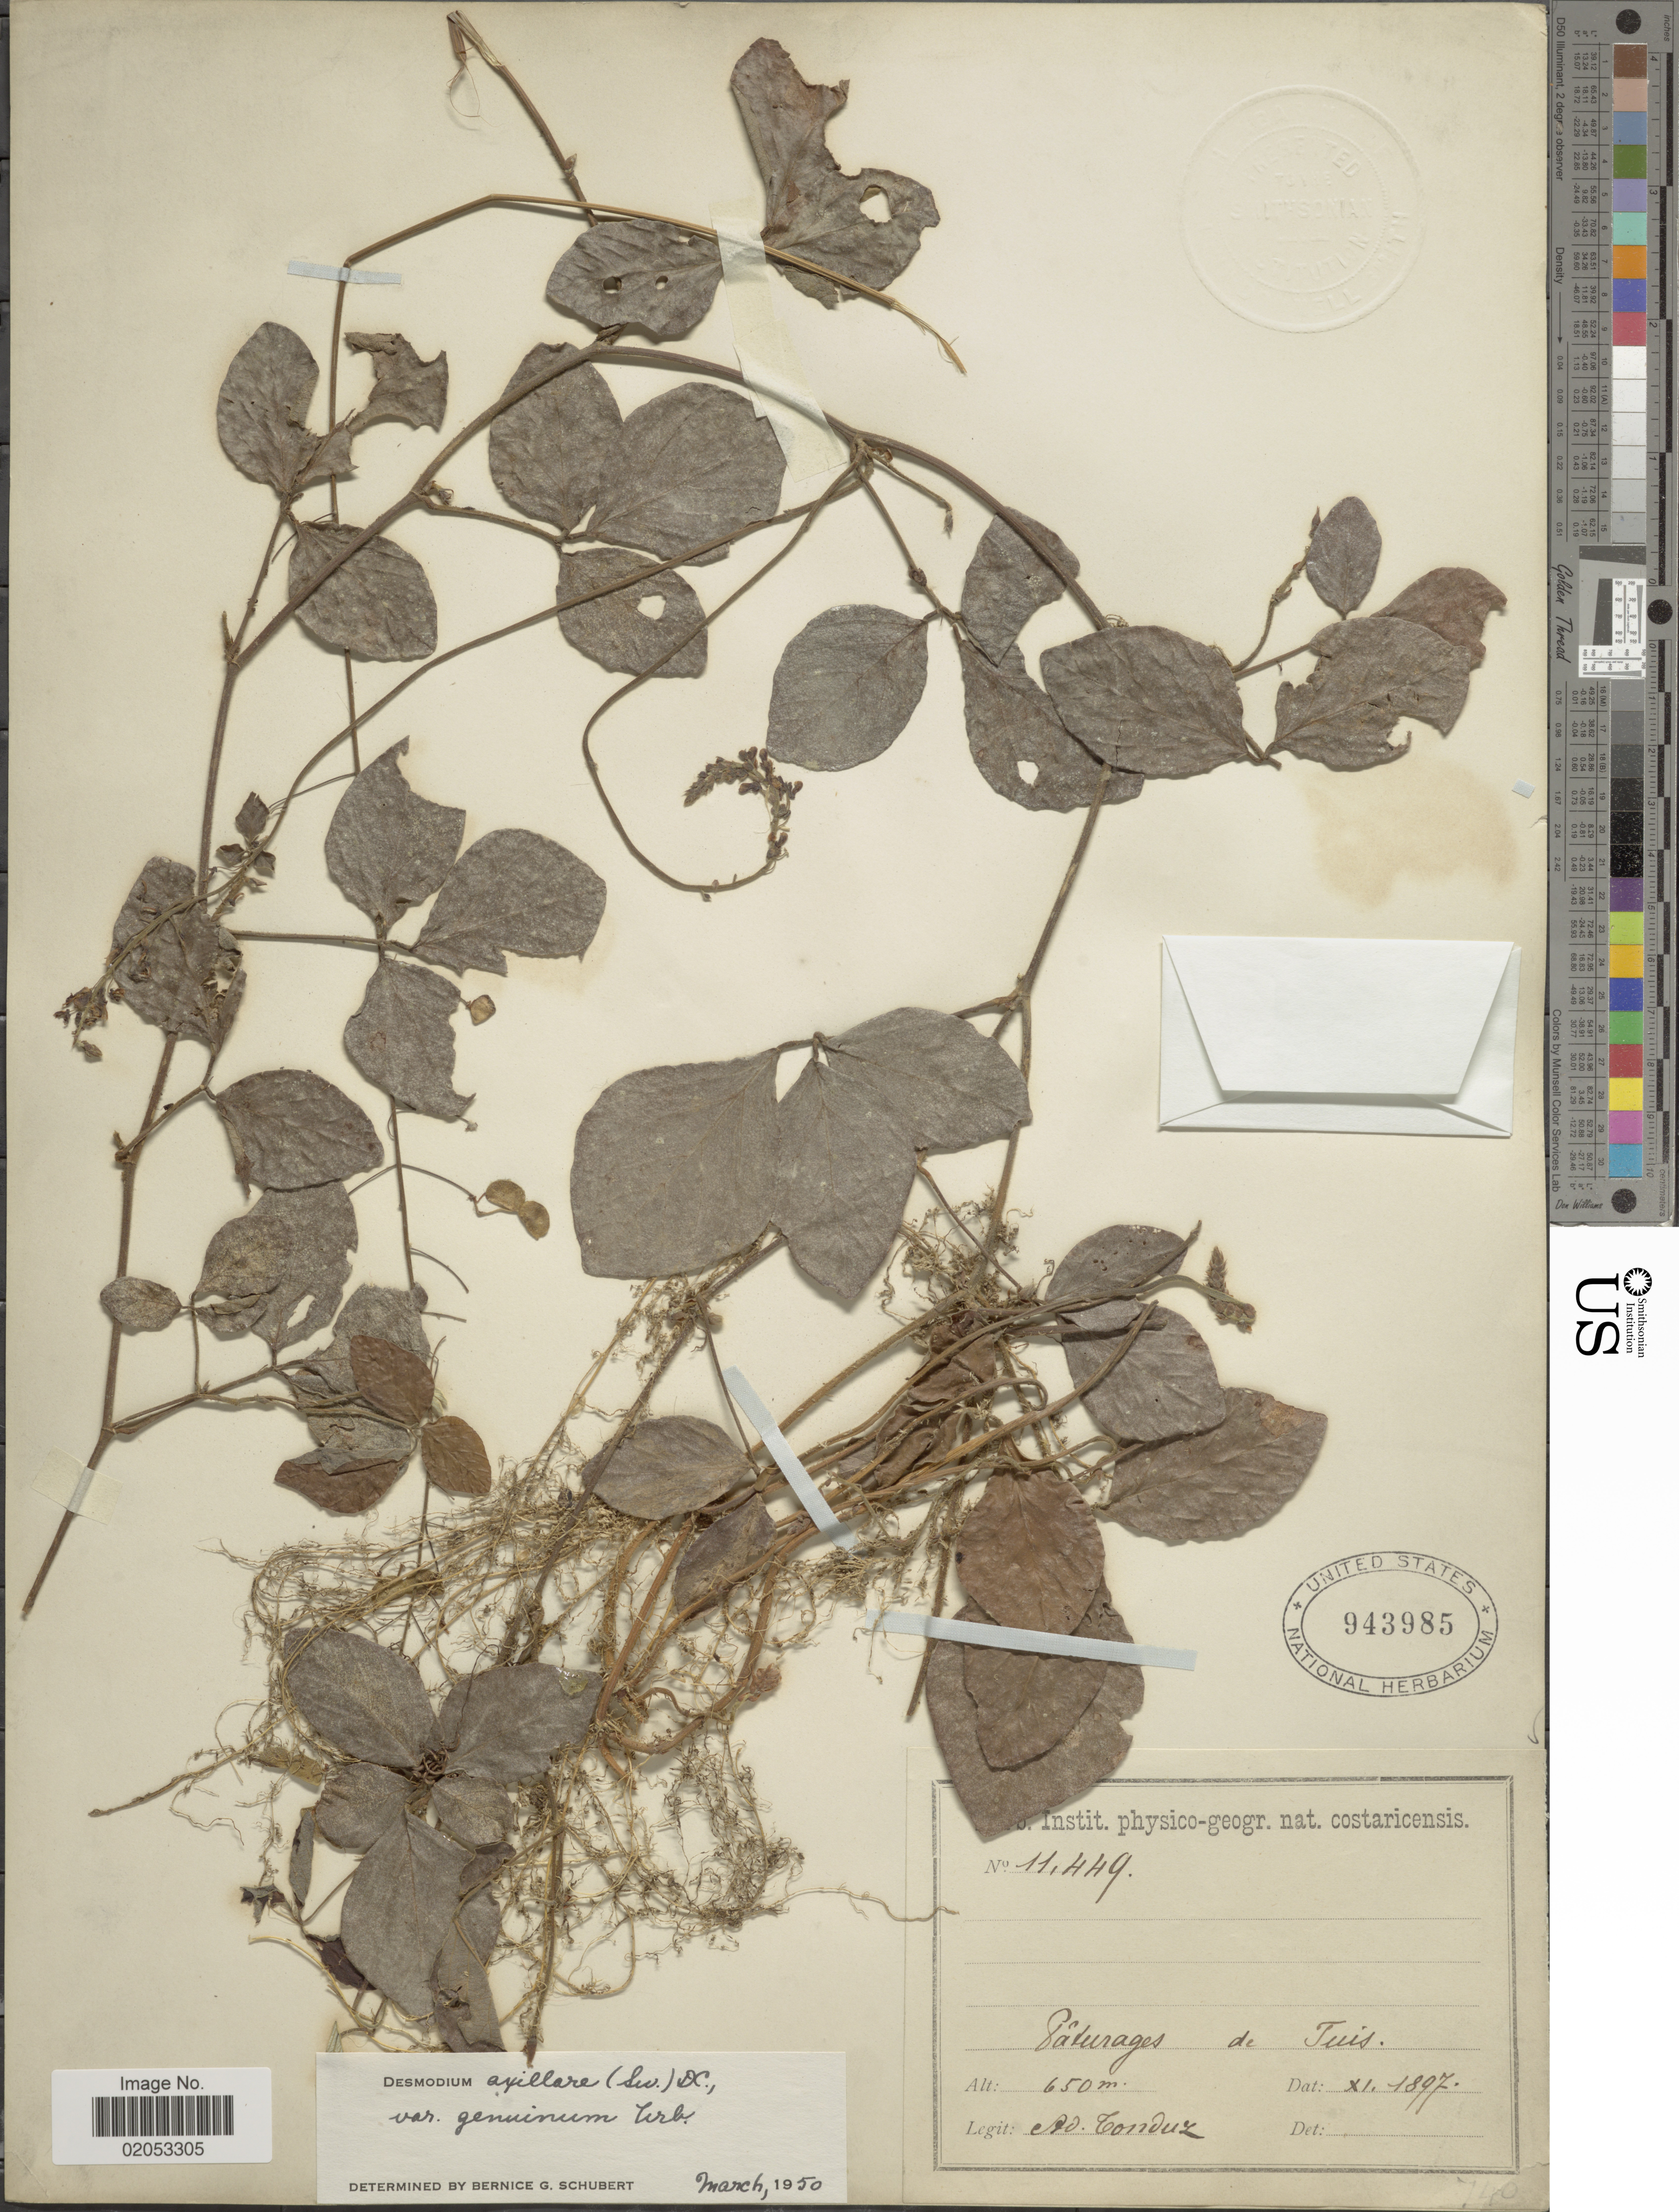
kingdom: Plantae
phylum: Tracheophyta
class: Magnoliopsida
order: Fabales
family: Fabaceae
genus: Desmodium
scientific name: Desmodium axillare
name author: (Sw.) DC.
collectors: A. Tonduz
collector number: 11449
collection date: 1897-11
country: Costa Rica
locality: Paturages de Tuis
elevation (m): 650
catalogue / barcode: US 943985